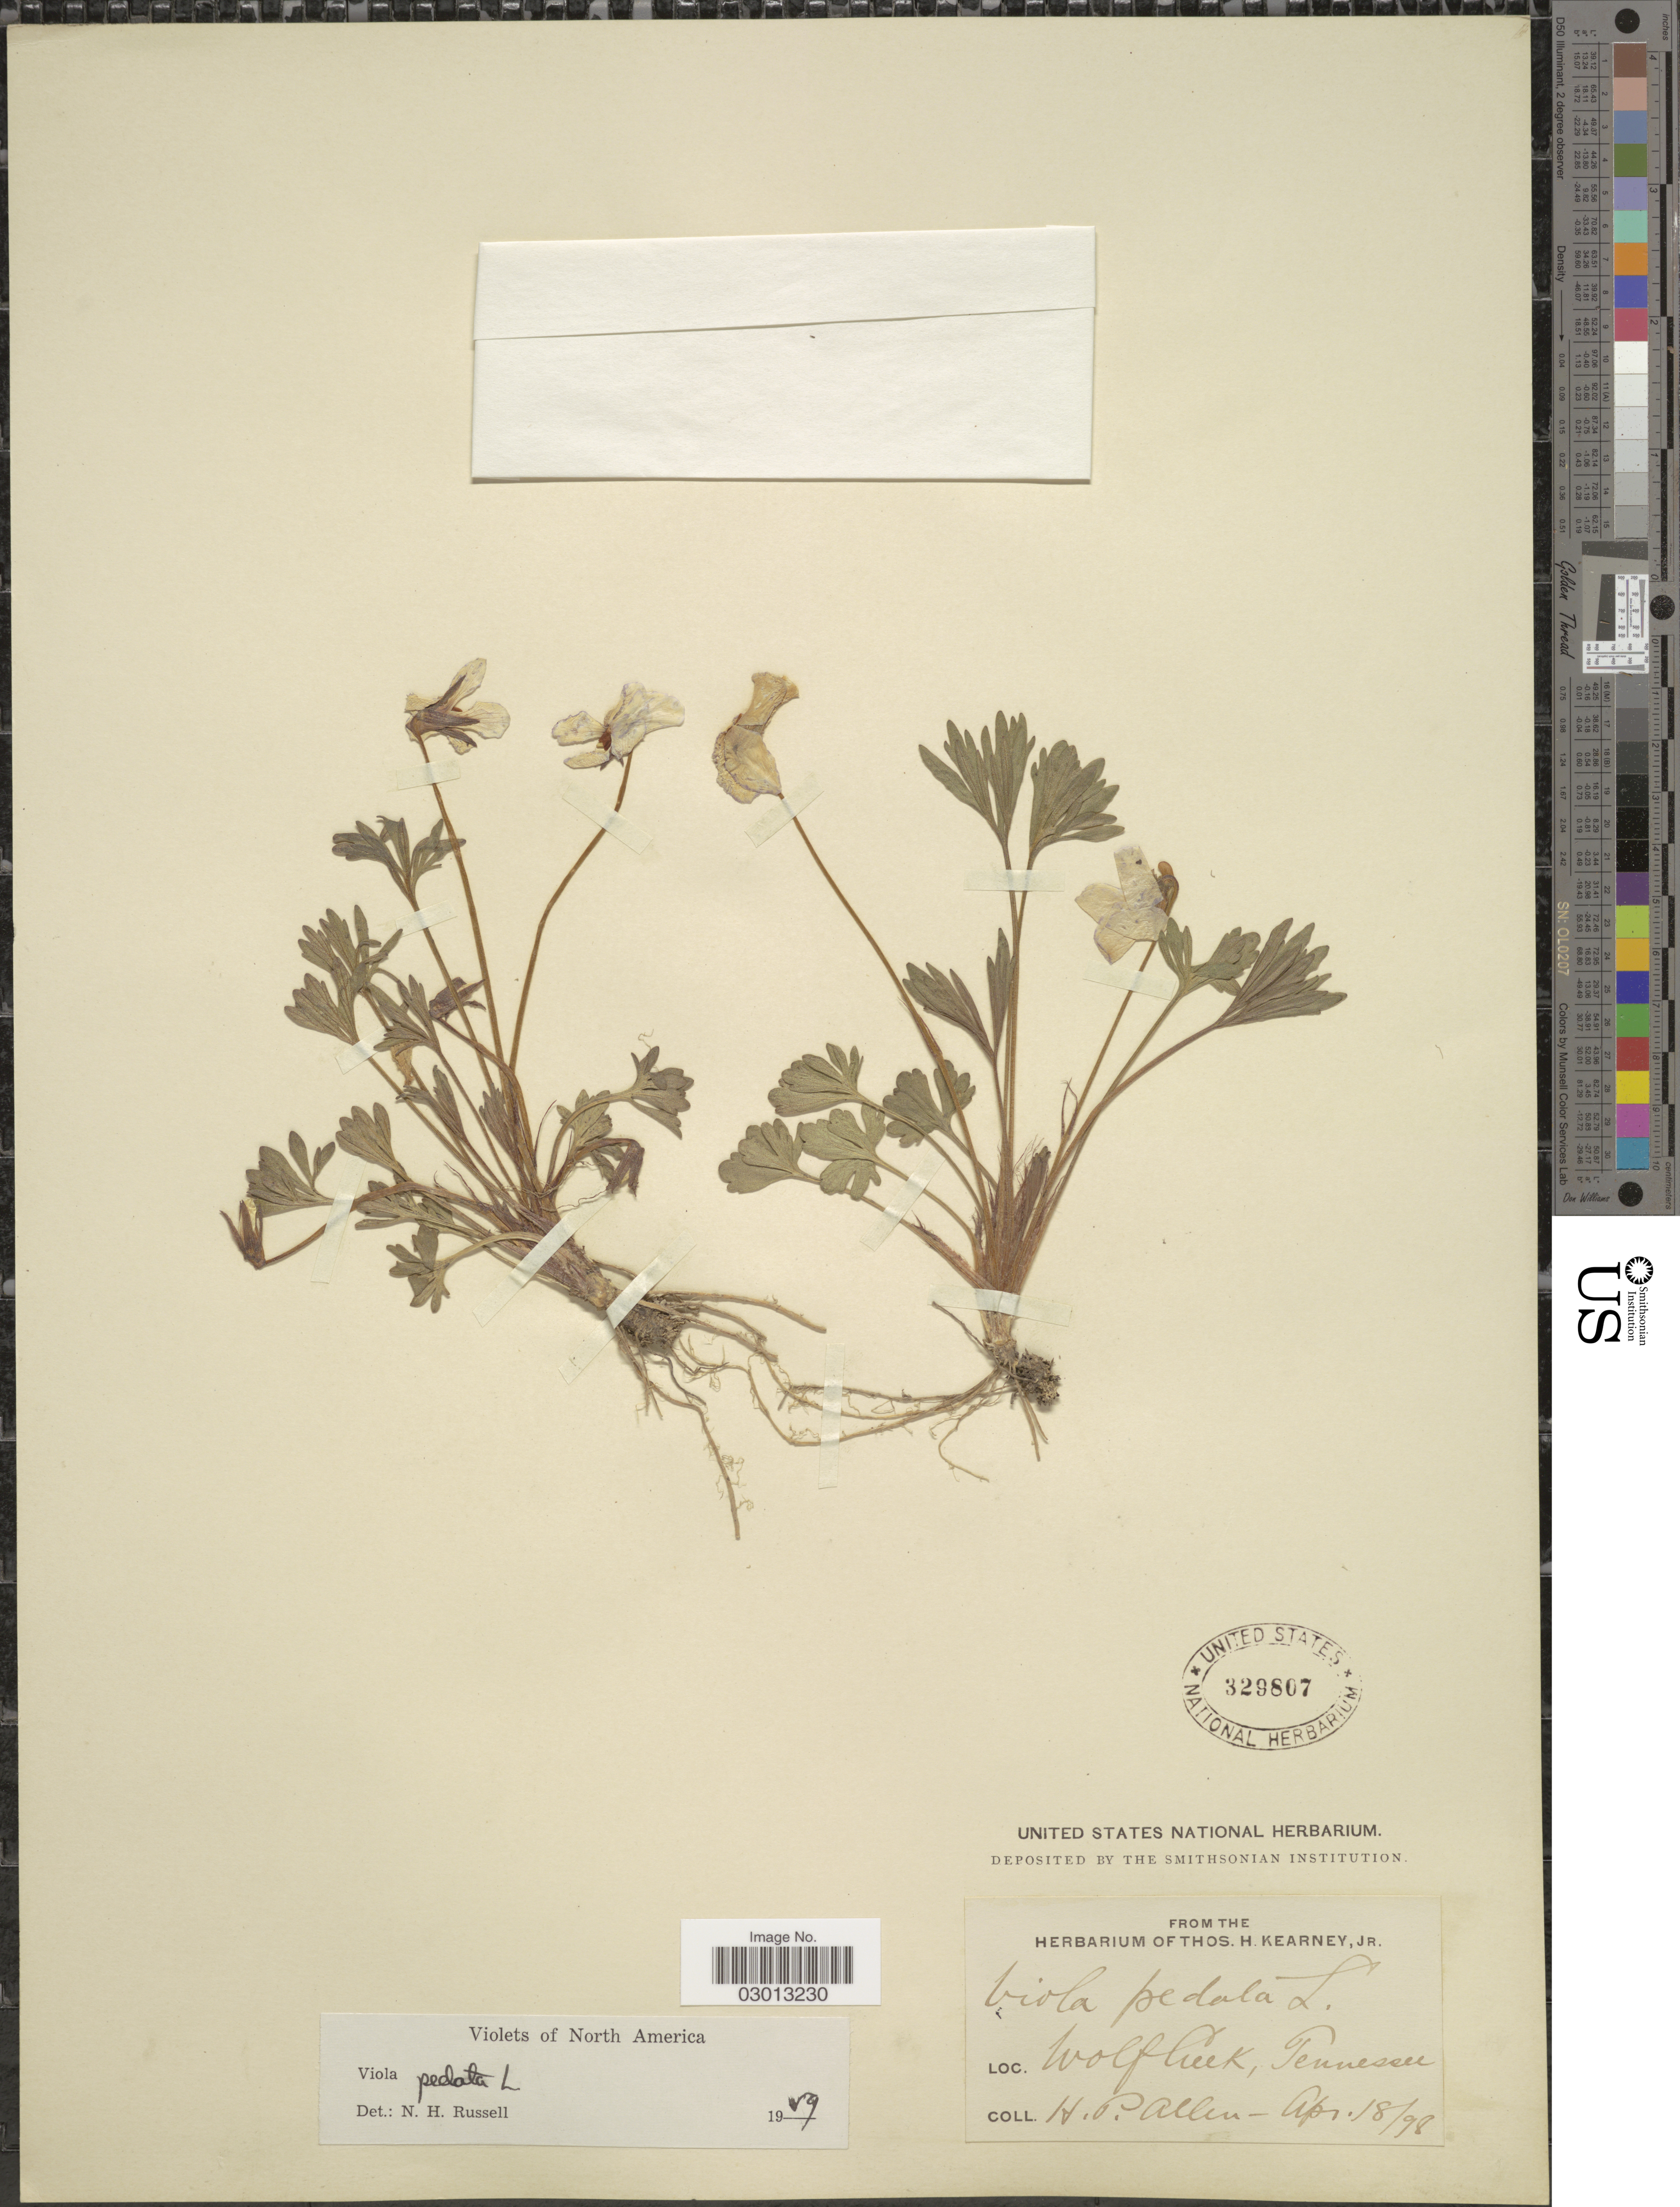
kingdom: Plantae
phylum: Tracheophyta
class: Magnoliopsida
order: Malpighiales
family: Violaceae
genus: Viola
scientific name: Viola pedata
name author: L.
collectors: H. P. Allen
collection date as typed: Transcribed d/m/y: 18/4/98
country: United States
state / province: Tennessee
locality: Wolf Creek.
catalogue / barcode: US 329807